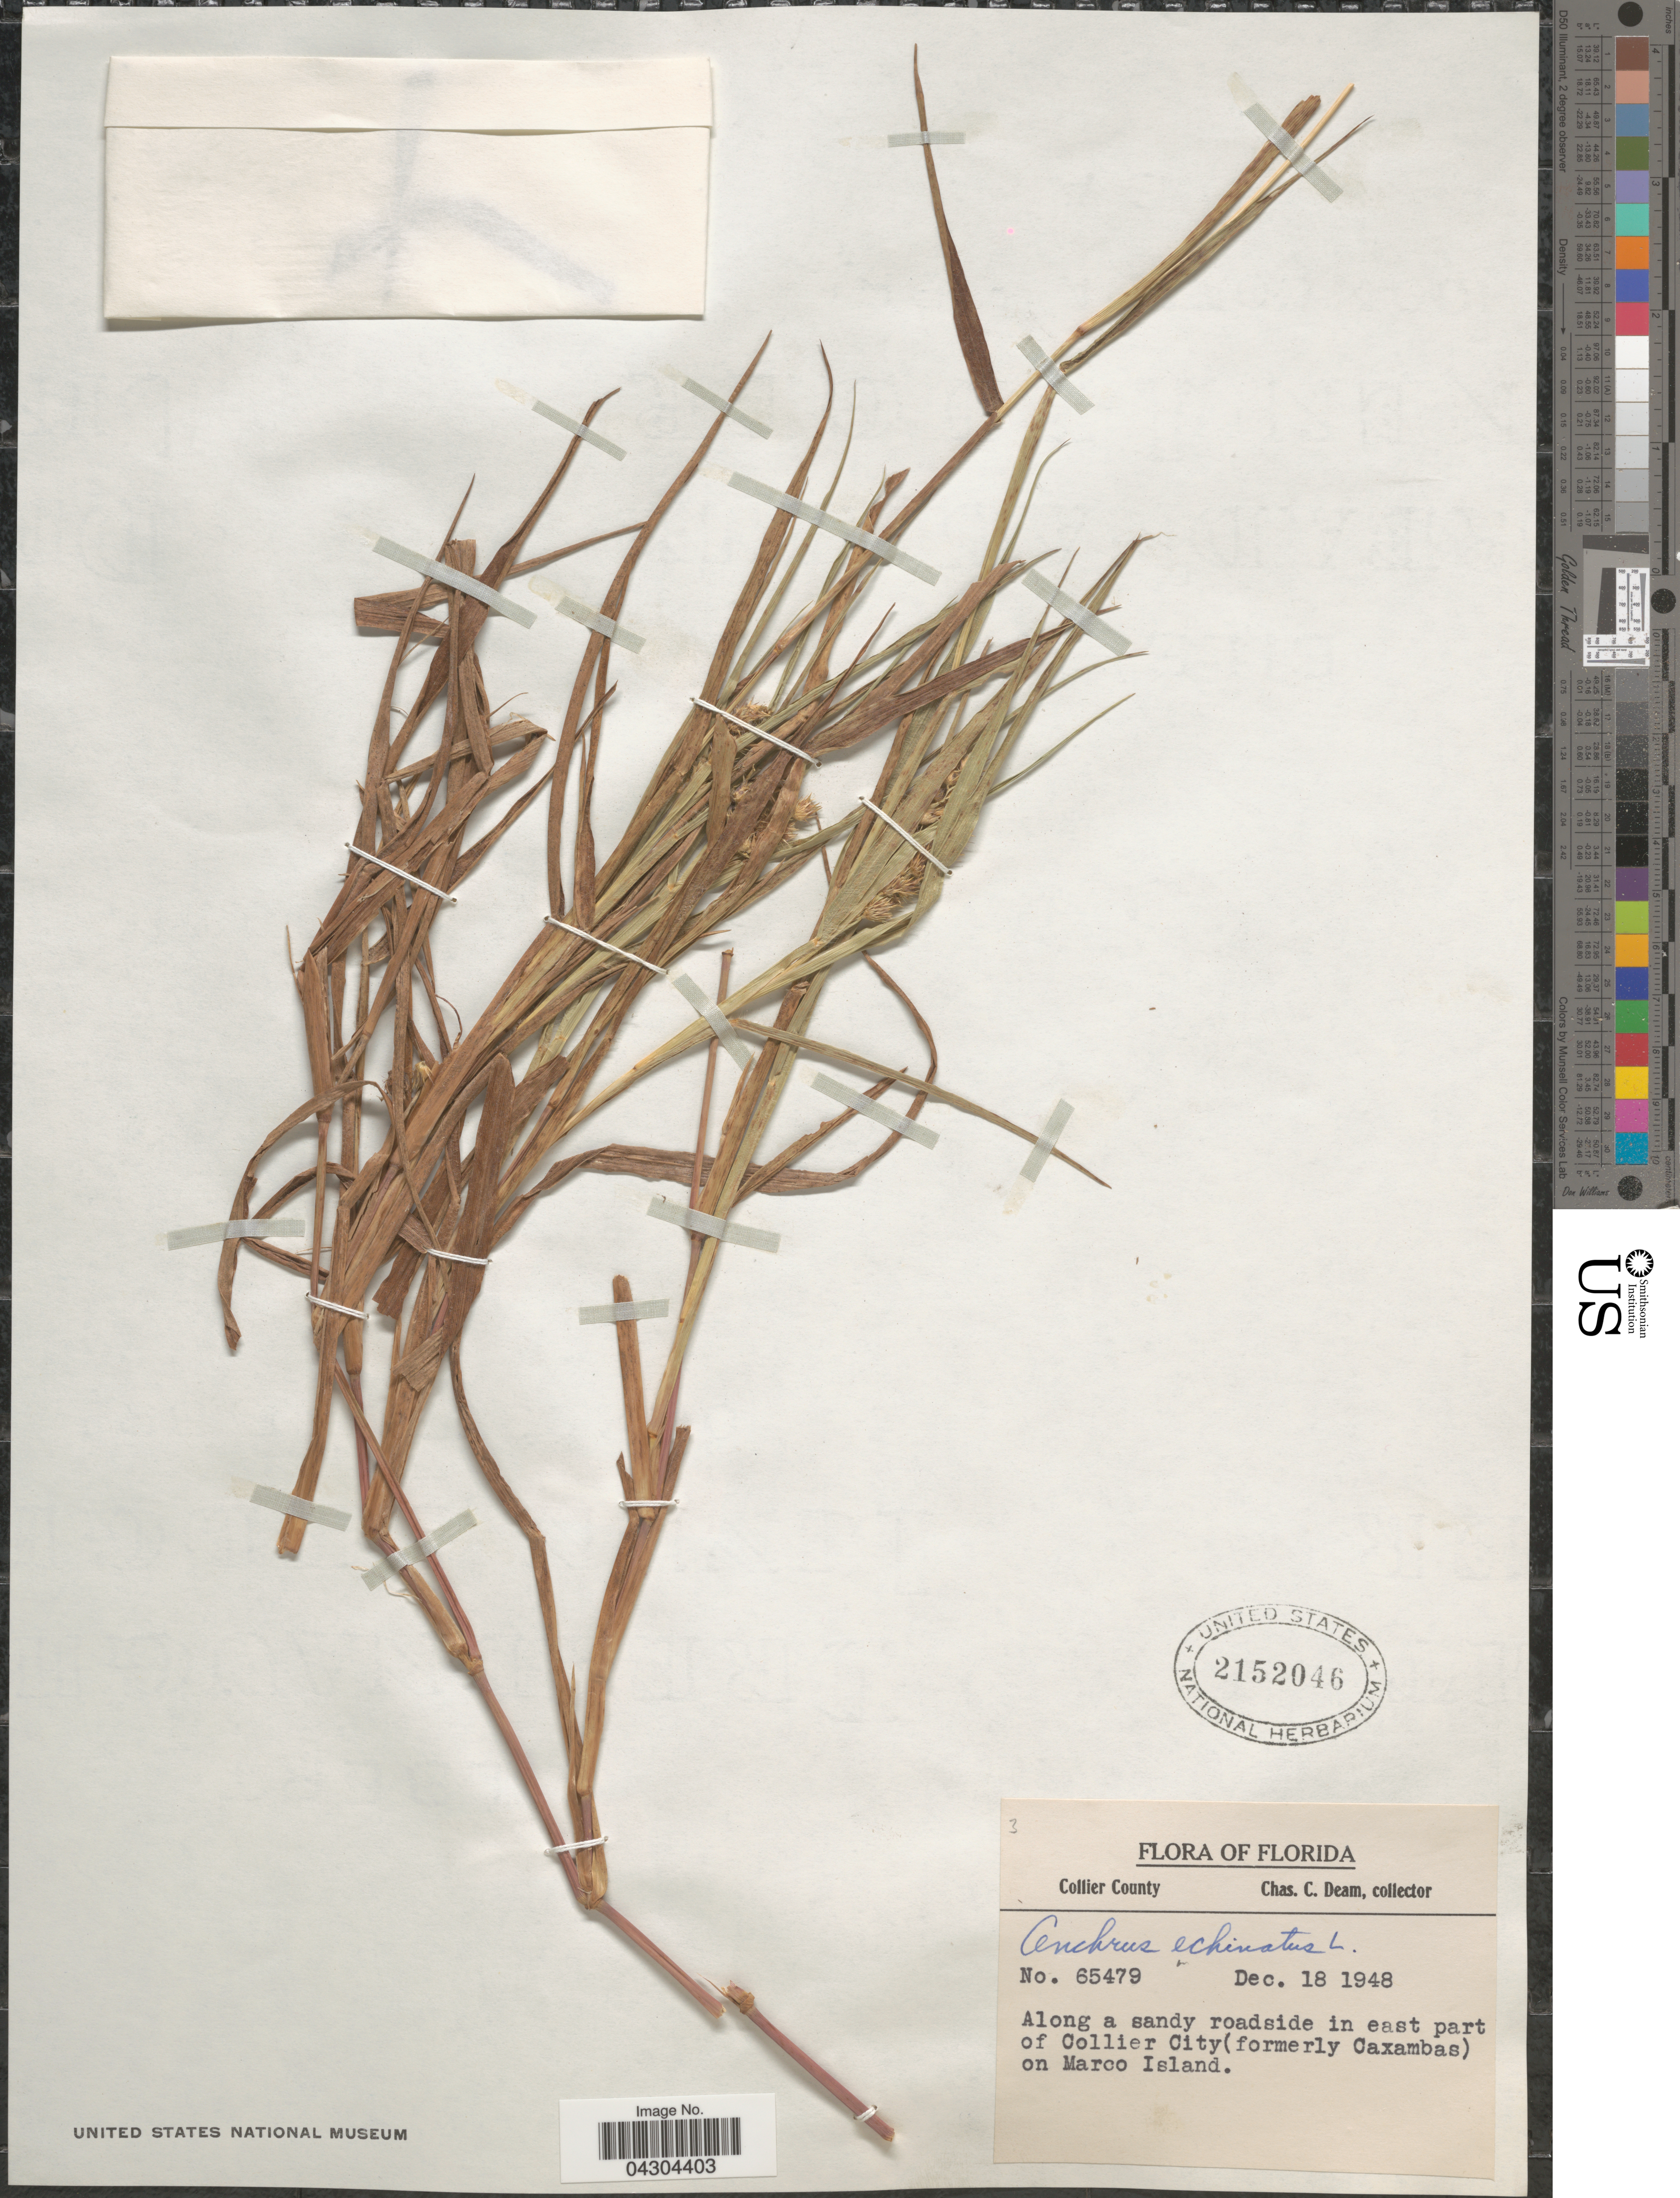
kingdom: Plantae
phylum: Tracheophyta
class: Liliopsida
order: Poales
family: Poaceae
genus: Cenchrus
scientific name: Cenchrus echinatus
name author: L.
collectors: C. C. Deam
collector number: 65479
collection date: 1948-12-18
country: United States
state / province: Florida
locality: Collier County. Along a sandy roadside in east part of Collier City (formerly Oaxambas) on Marco Island.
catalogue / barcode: US 2152046